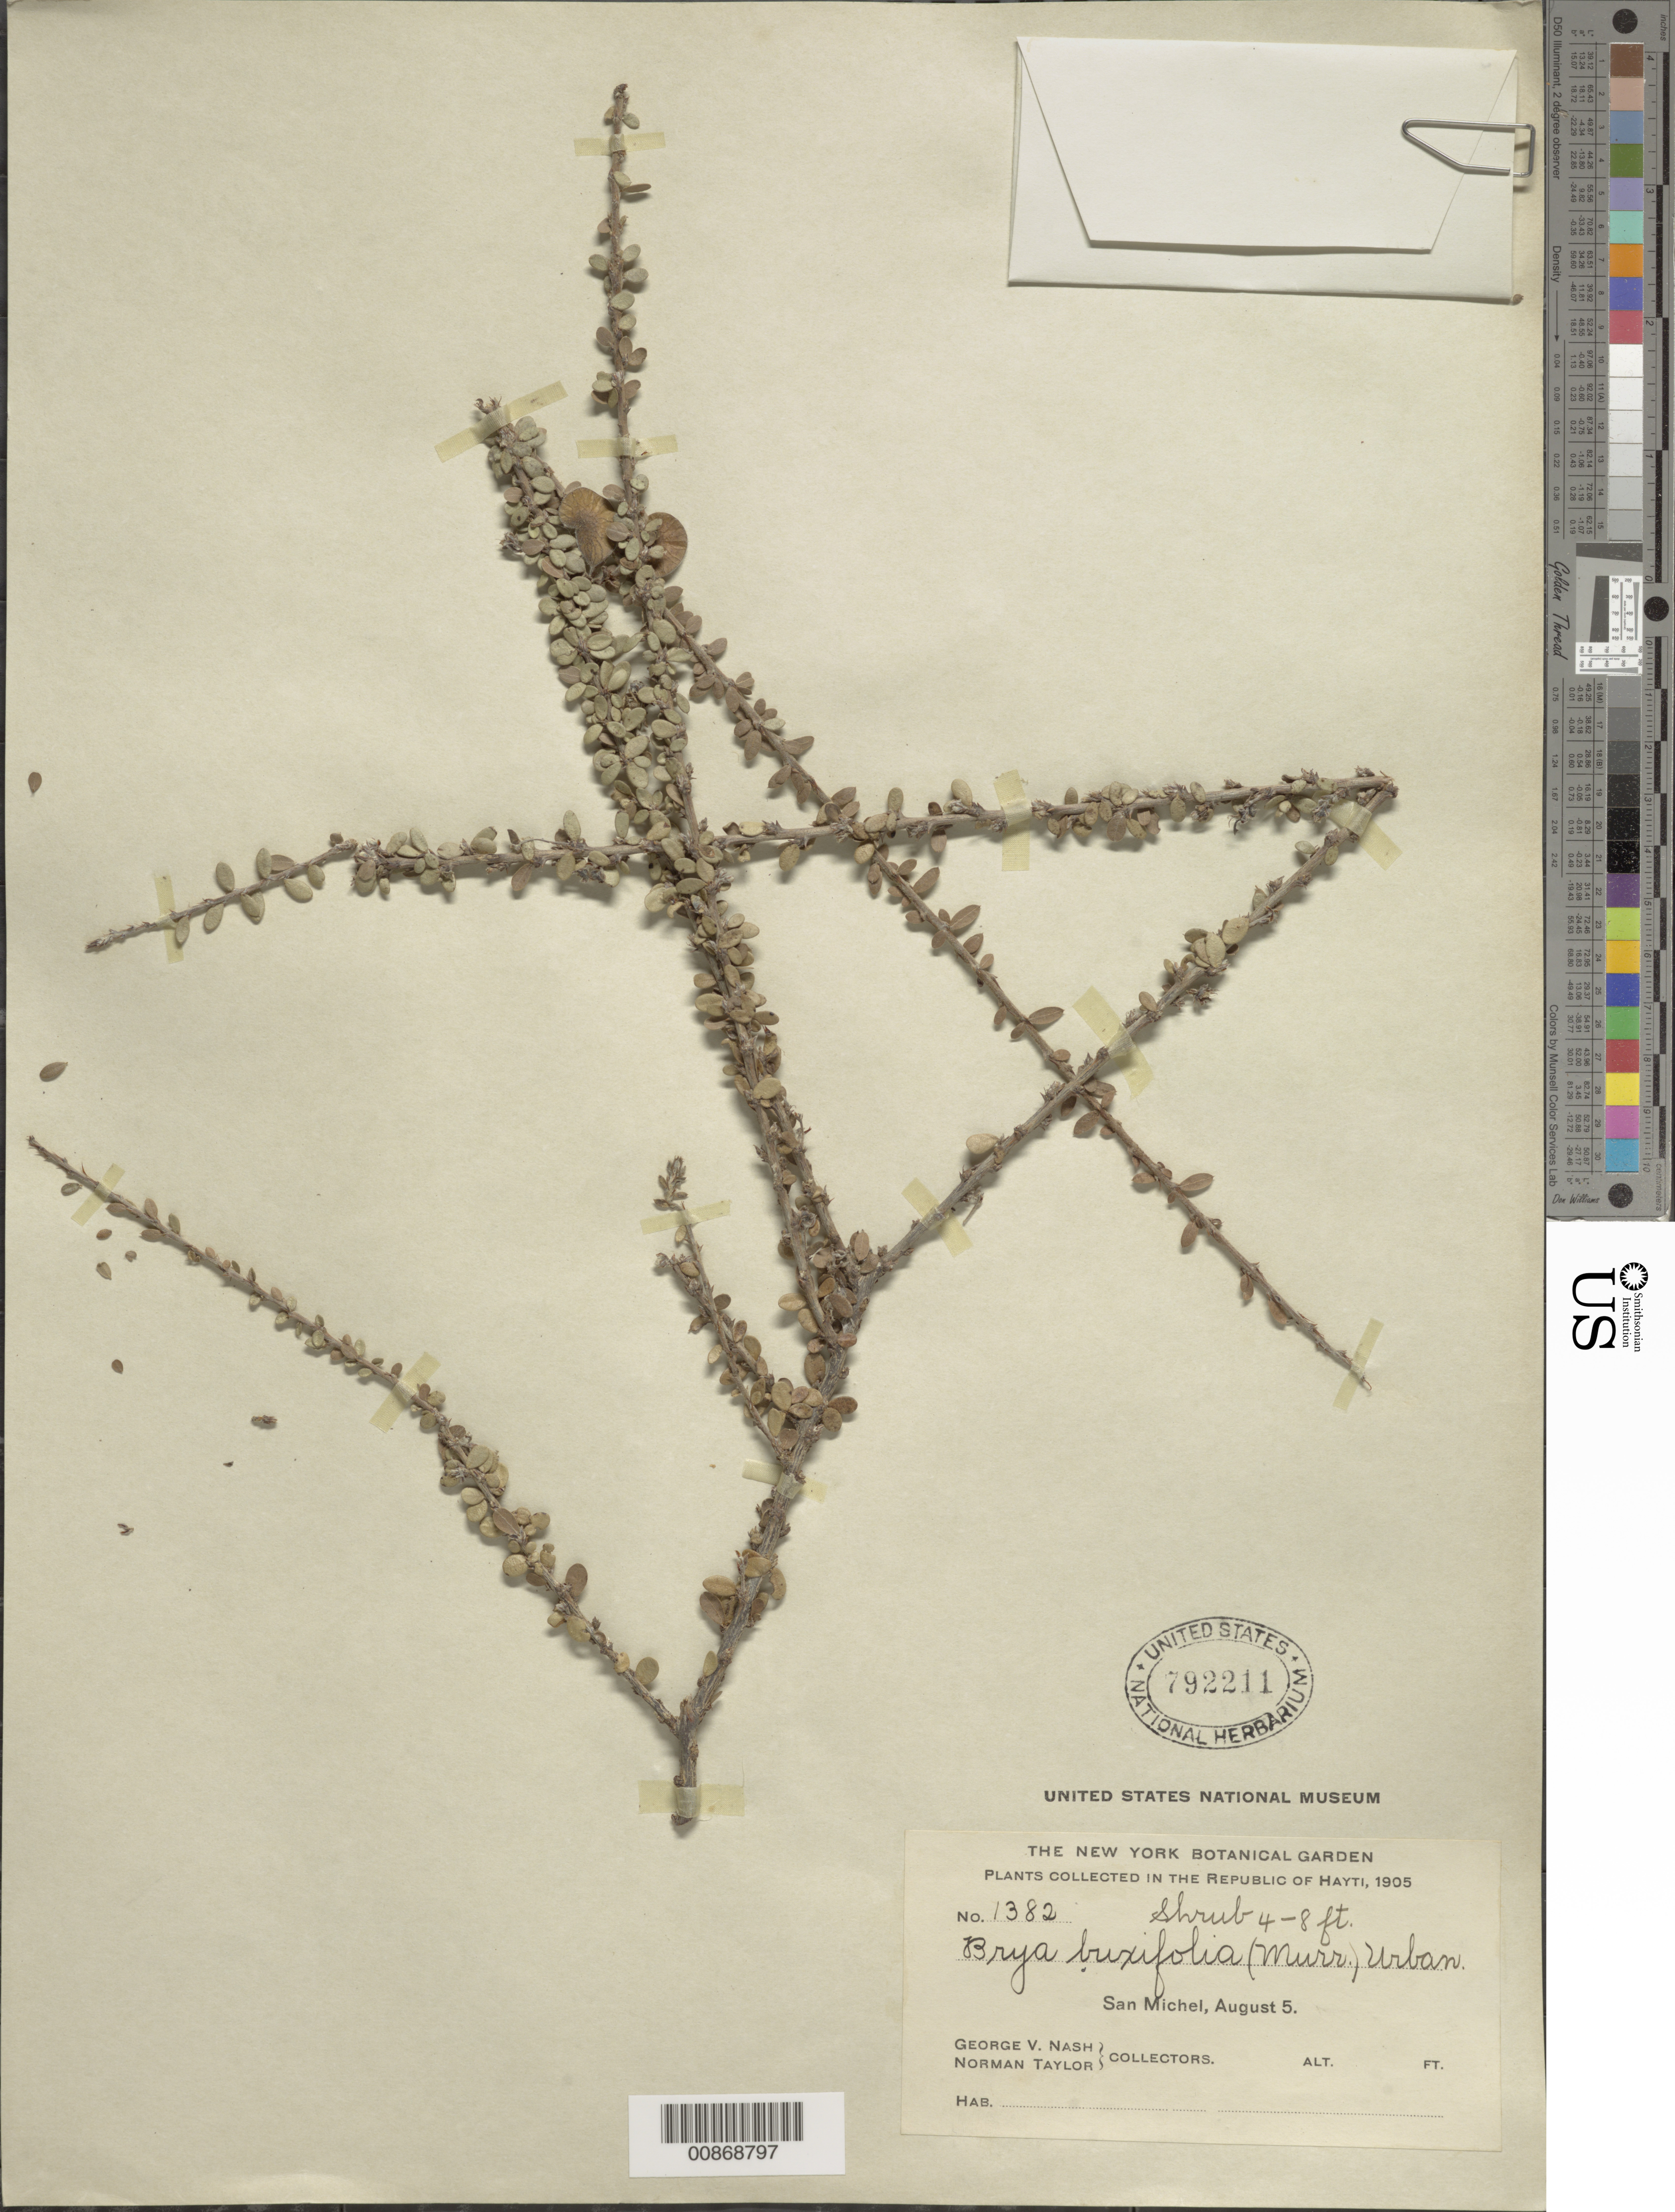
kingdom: Plantae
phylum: Tracheophyta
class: Magnoliopsida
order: Fabales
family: Fabaceae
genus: Brya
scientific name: Brya buxifolia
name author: (Murray) Urb.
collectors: G. V. Nash & N. Taylor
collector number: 1382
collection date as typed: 05 Aug 1905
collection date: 1905-08-05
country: Haiti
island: Hispaniola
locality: San Michel.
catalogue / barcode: US 792211